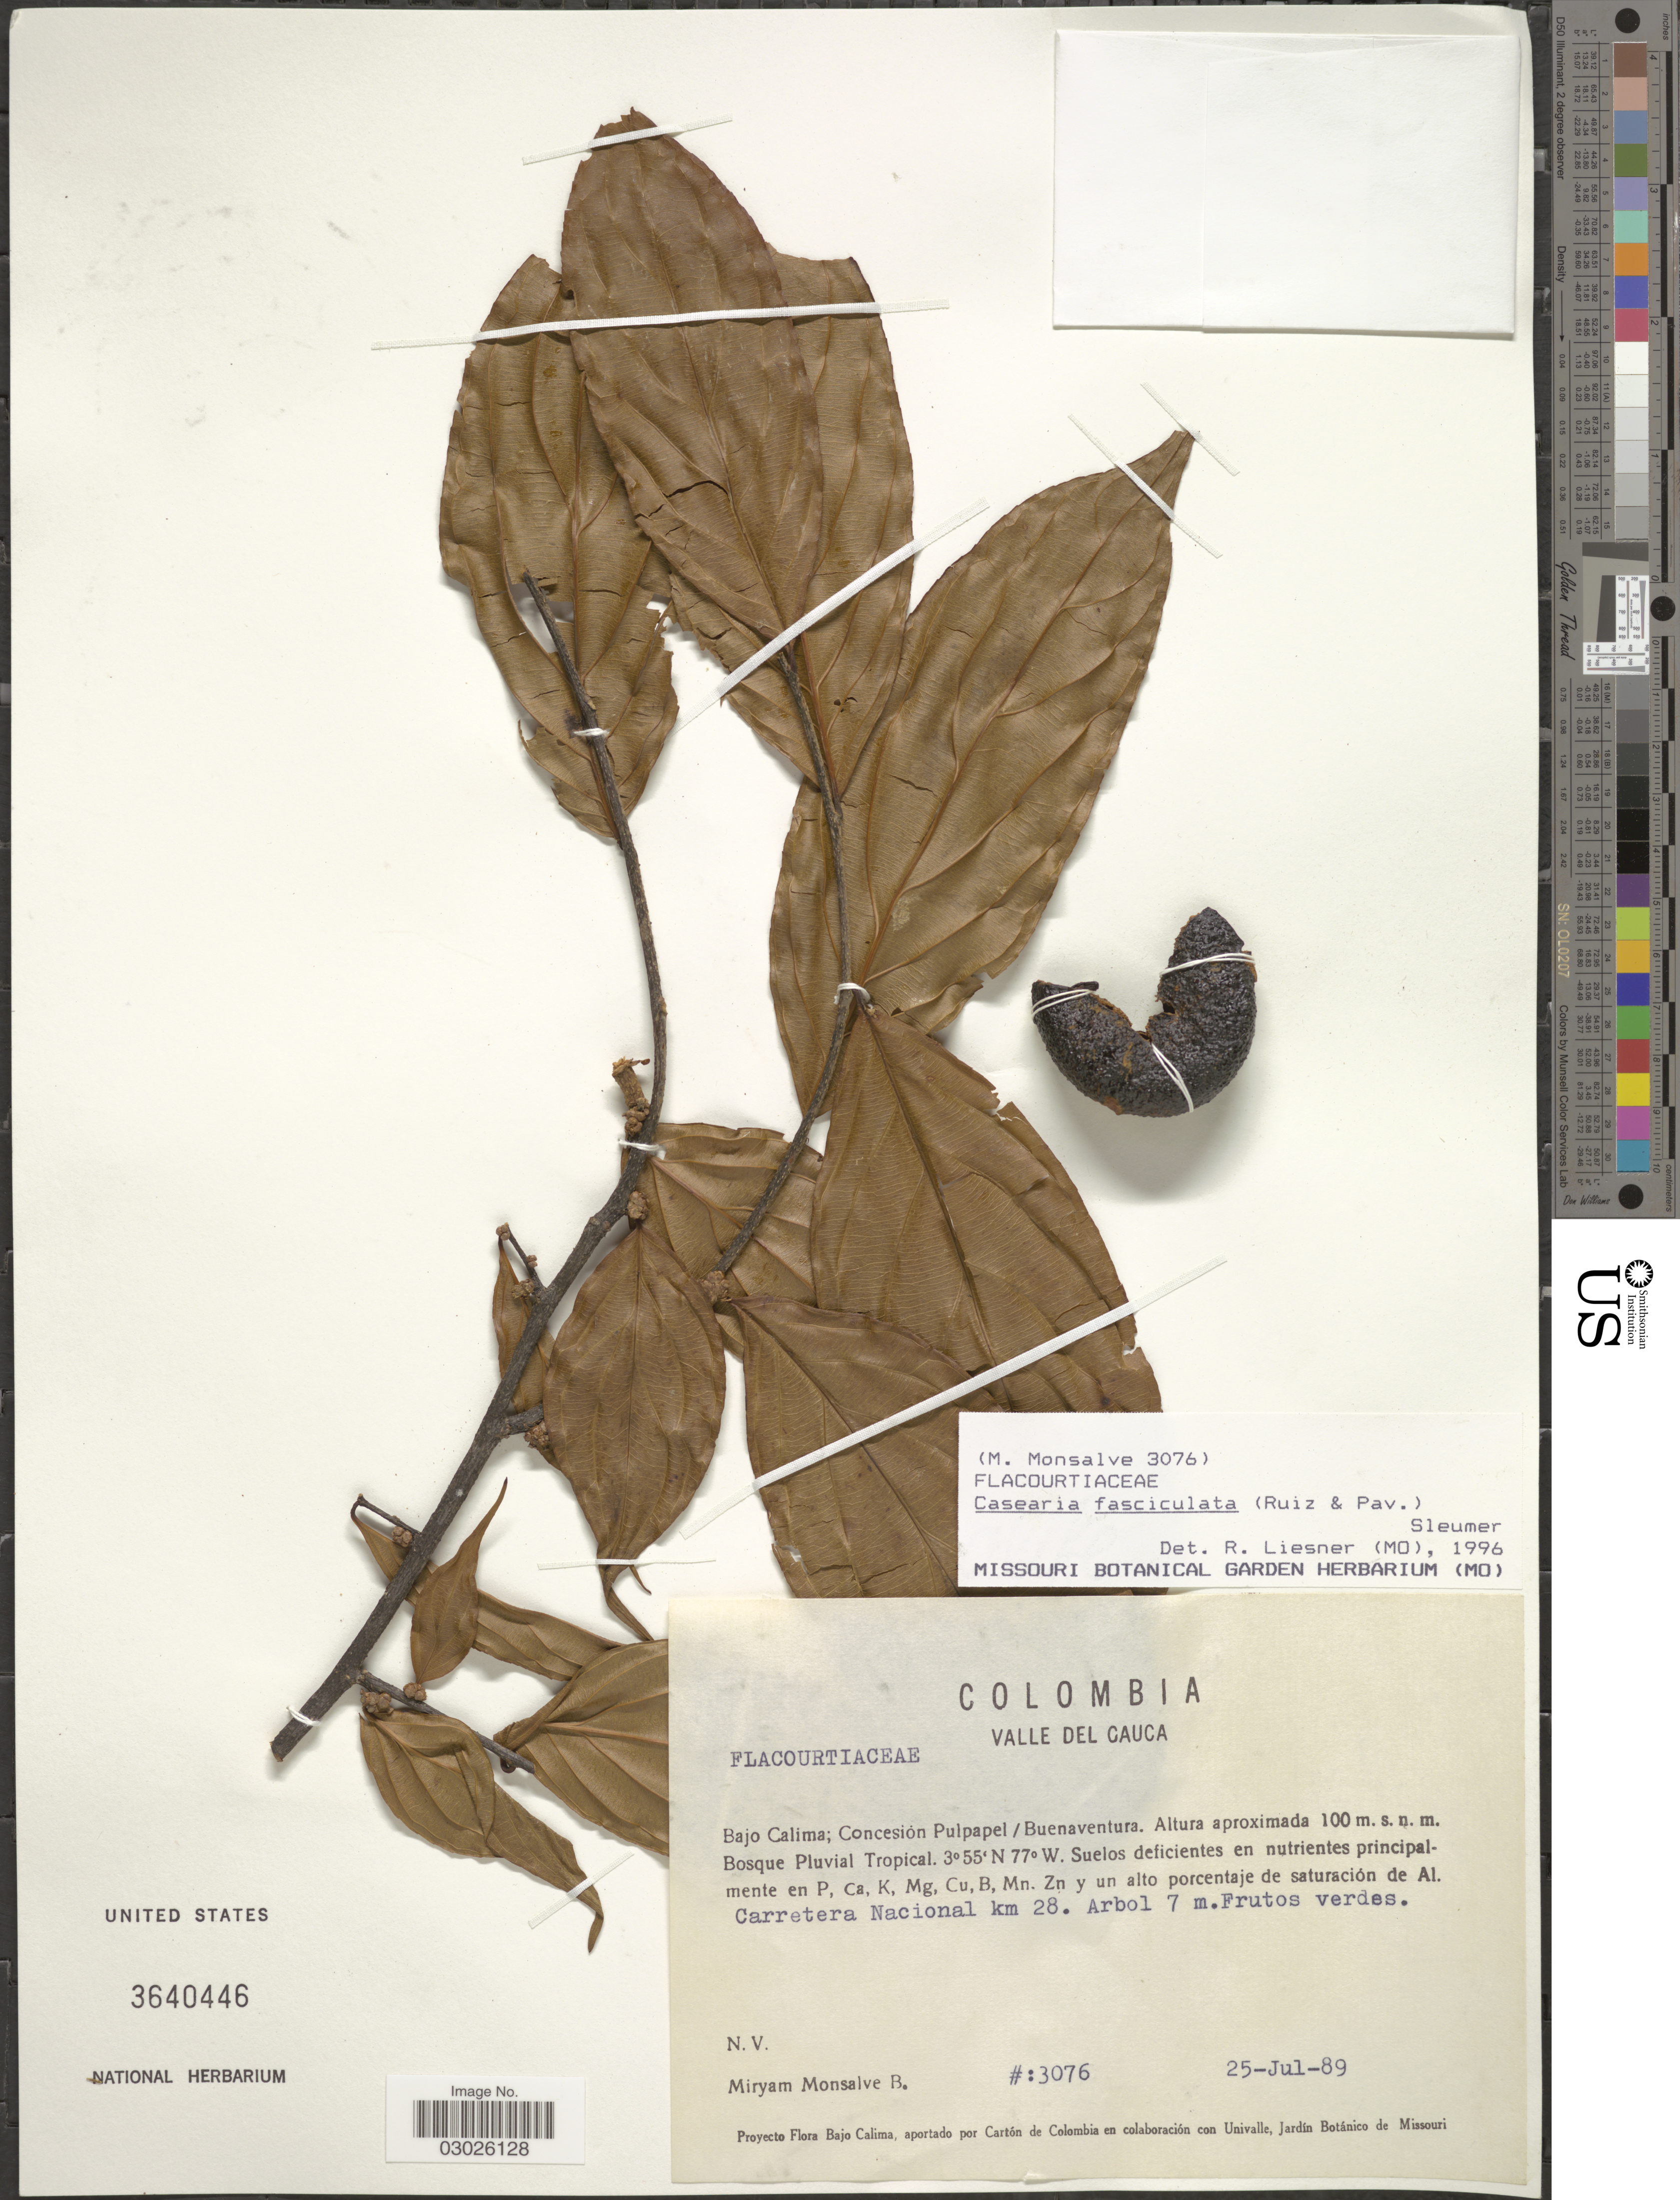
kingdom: Plantae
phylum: Tracheophyta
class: Magnoliopsida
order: Malpighiales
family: Salicaceae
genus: Casearia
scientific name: Casearia fasciculata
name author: (Ruiz & Pav.) Sleumer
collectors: M. Monsalve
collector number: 3076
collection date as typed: Transcribed d/m/y: 25/7/89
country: Colombia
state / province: Valle del Cauca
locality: Bajo Calima; Concesión Pulpapel/Buenaventura.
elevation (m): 100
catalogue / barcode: US 3640446